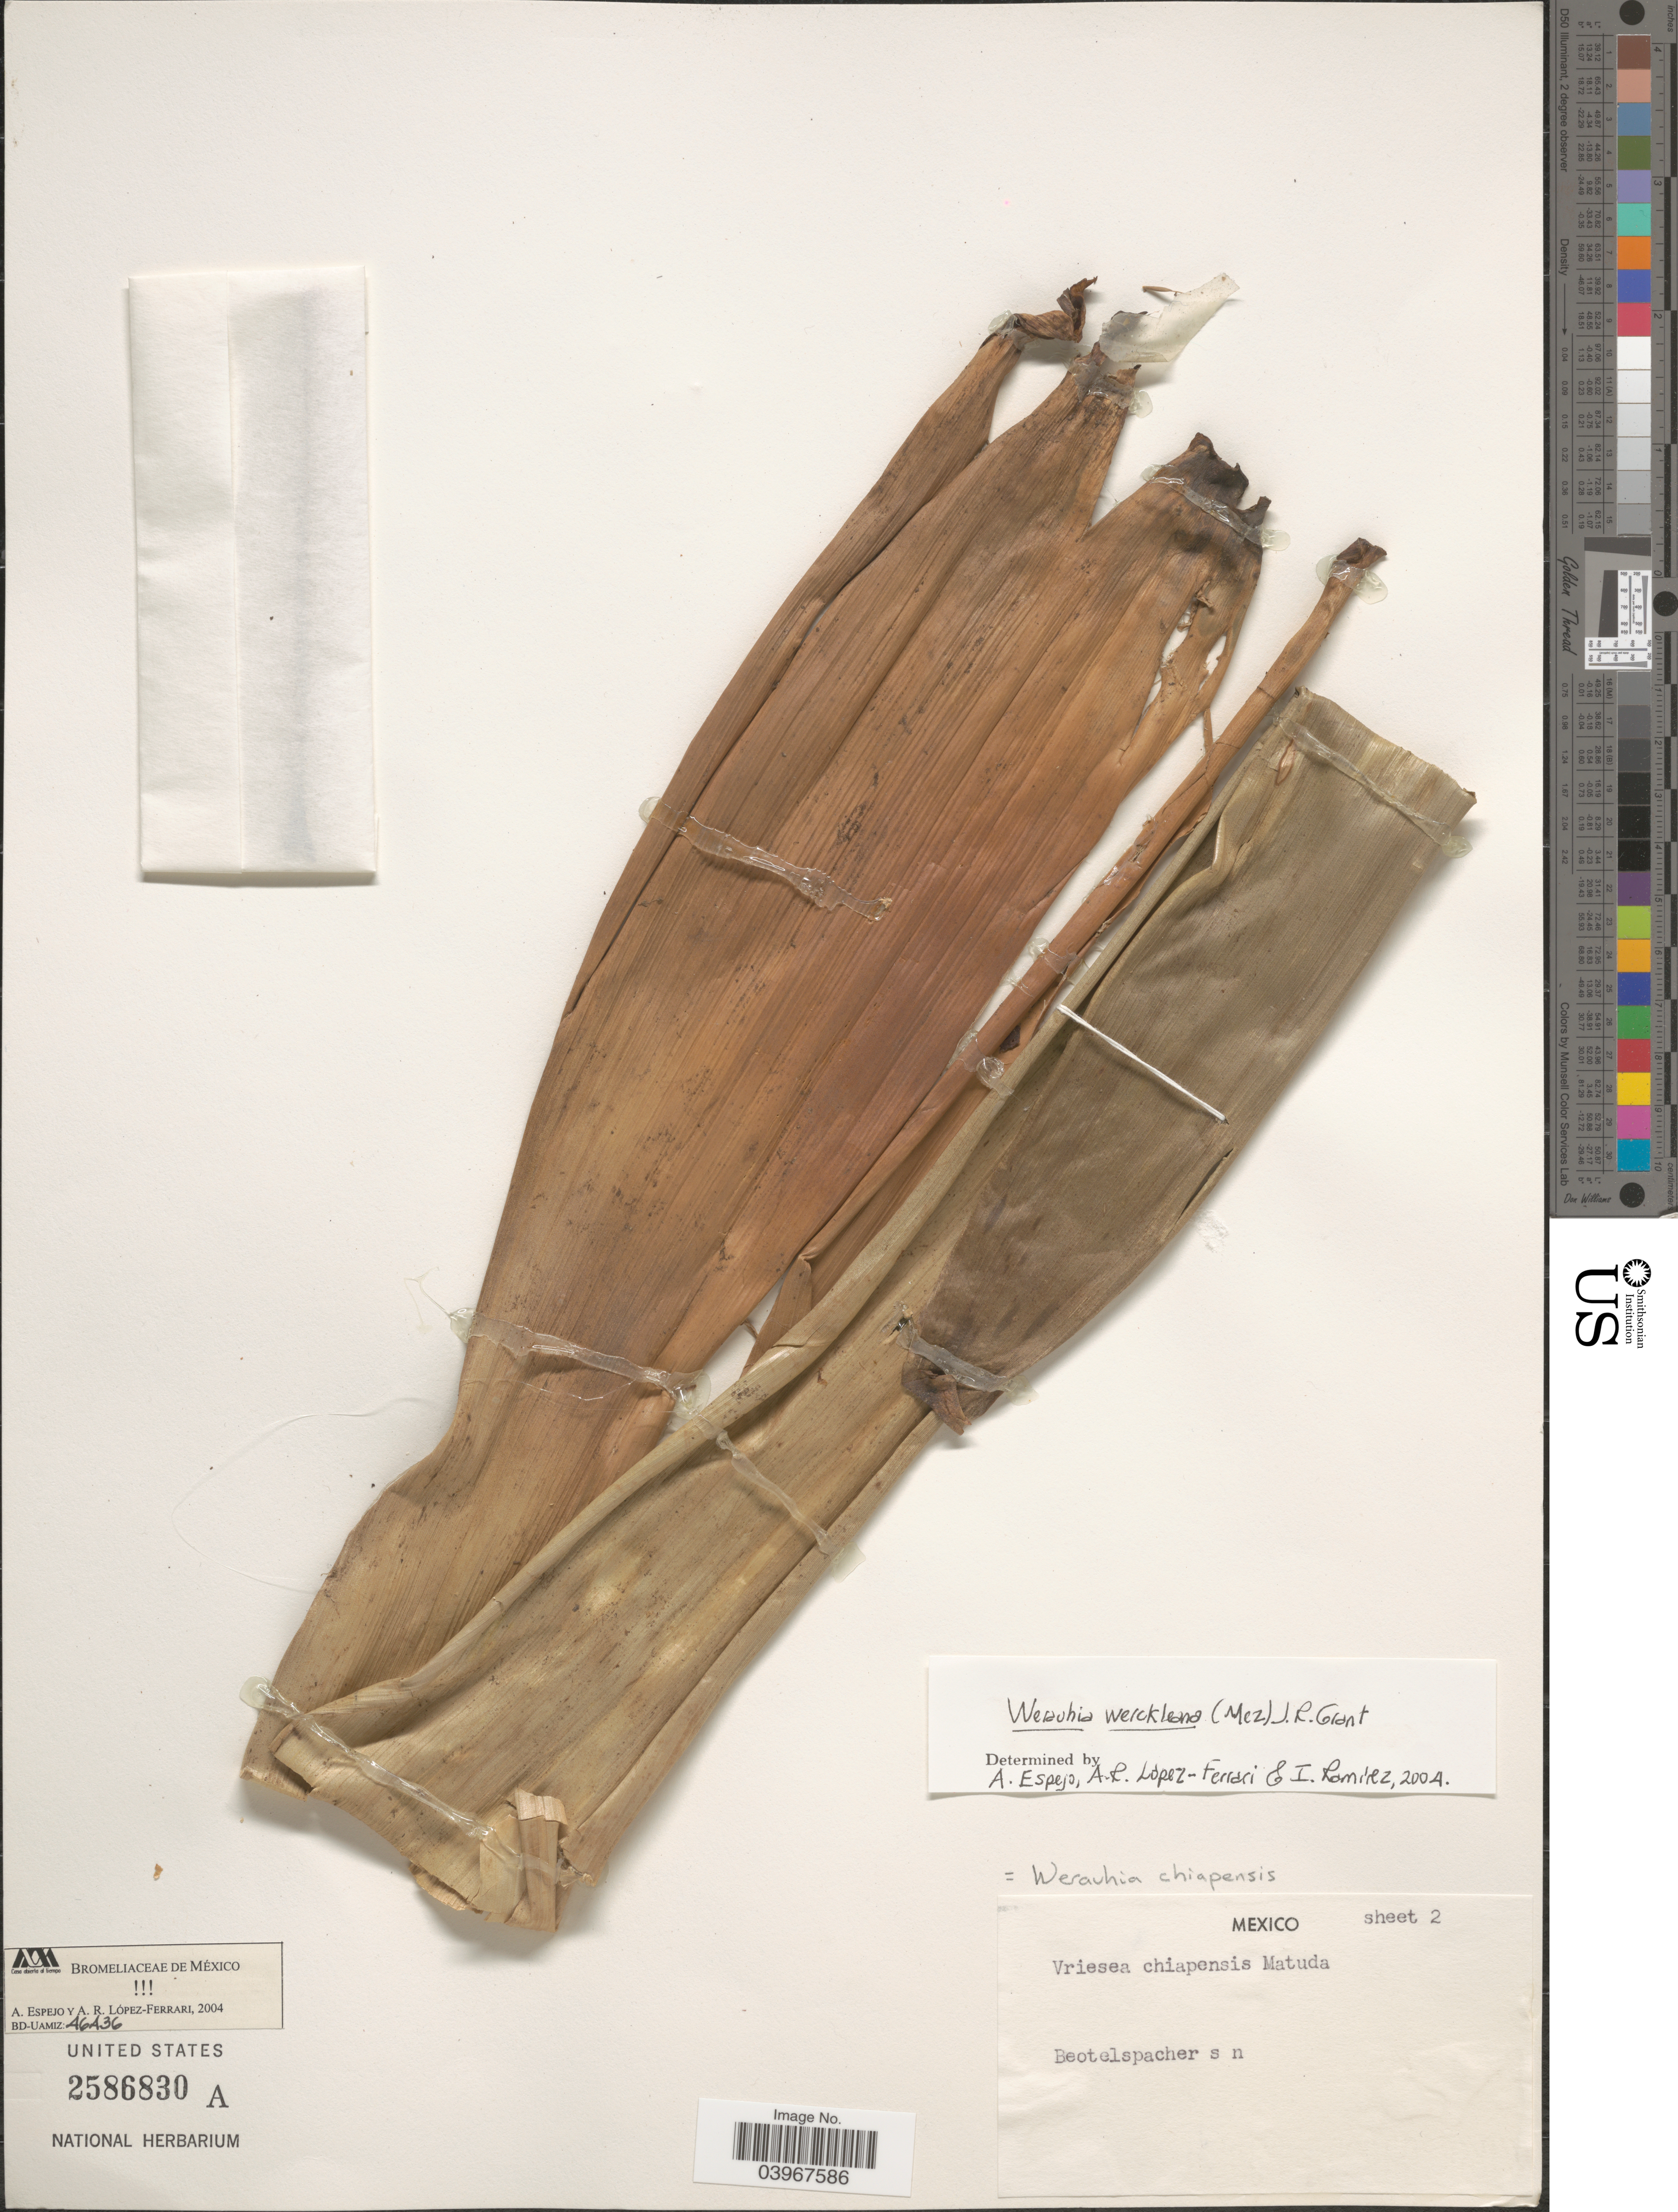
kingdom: Plantae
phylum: Tracheophyta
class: Liliopsida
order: Poales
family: Bromeliaceae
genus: Werauhia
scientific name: Werauhia werckleana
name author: (Mez) J.R. Grant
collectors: Beotelspacher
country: Mexico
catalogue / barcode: US 2586830A